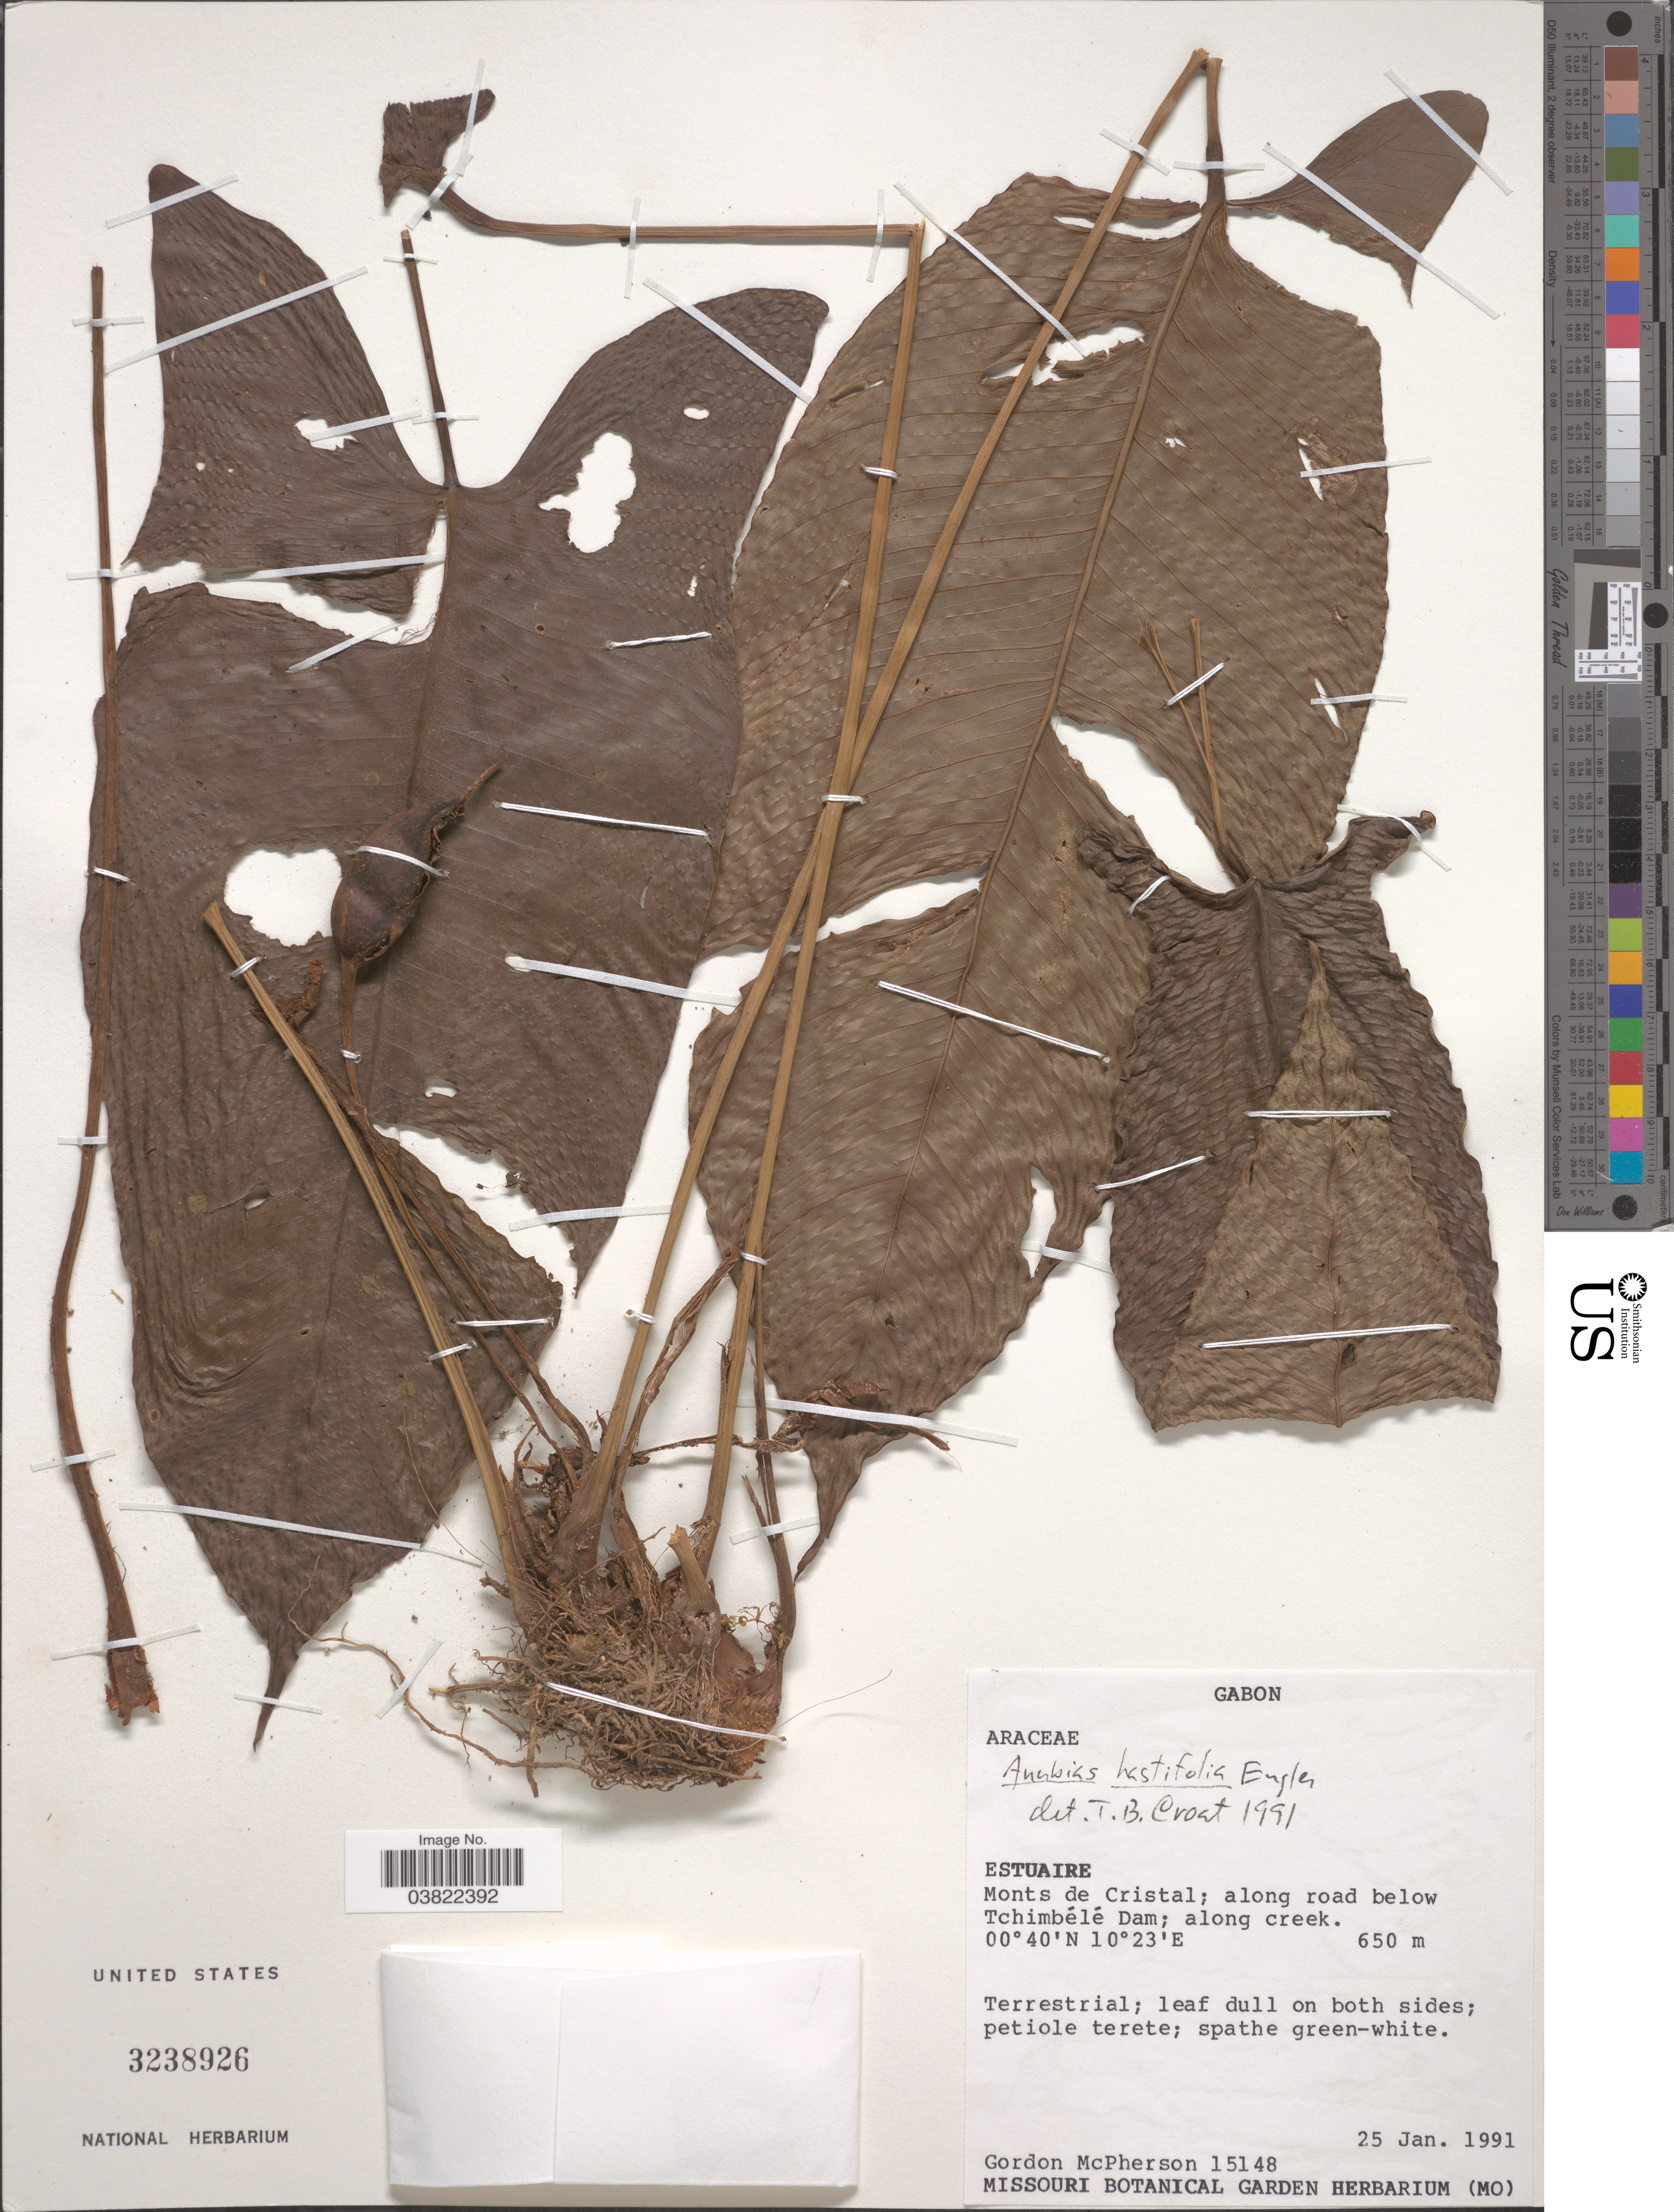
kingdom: Plantae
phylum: Tracheophyta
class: Liliopsida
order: Alismatales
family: Araceae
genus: Anubias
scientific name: Anubias hastifolia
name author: Engl.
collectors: G. McPherson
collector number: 15148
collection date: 1991-01-25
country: Gabon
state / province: Estuaire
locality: Monts de Cristal; along road below Tchimbélé Dam; along creek.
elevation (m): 650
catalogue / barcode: US 3238926